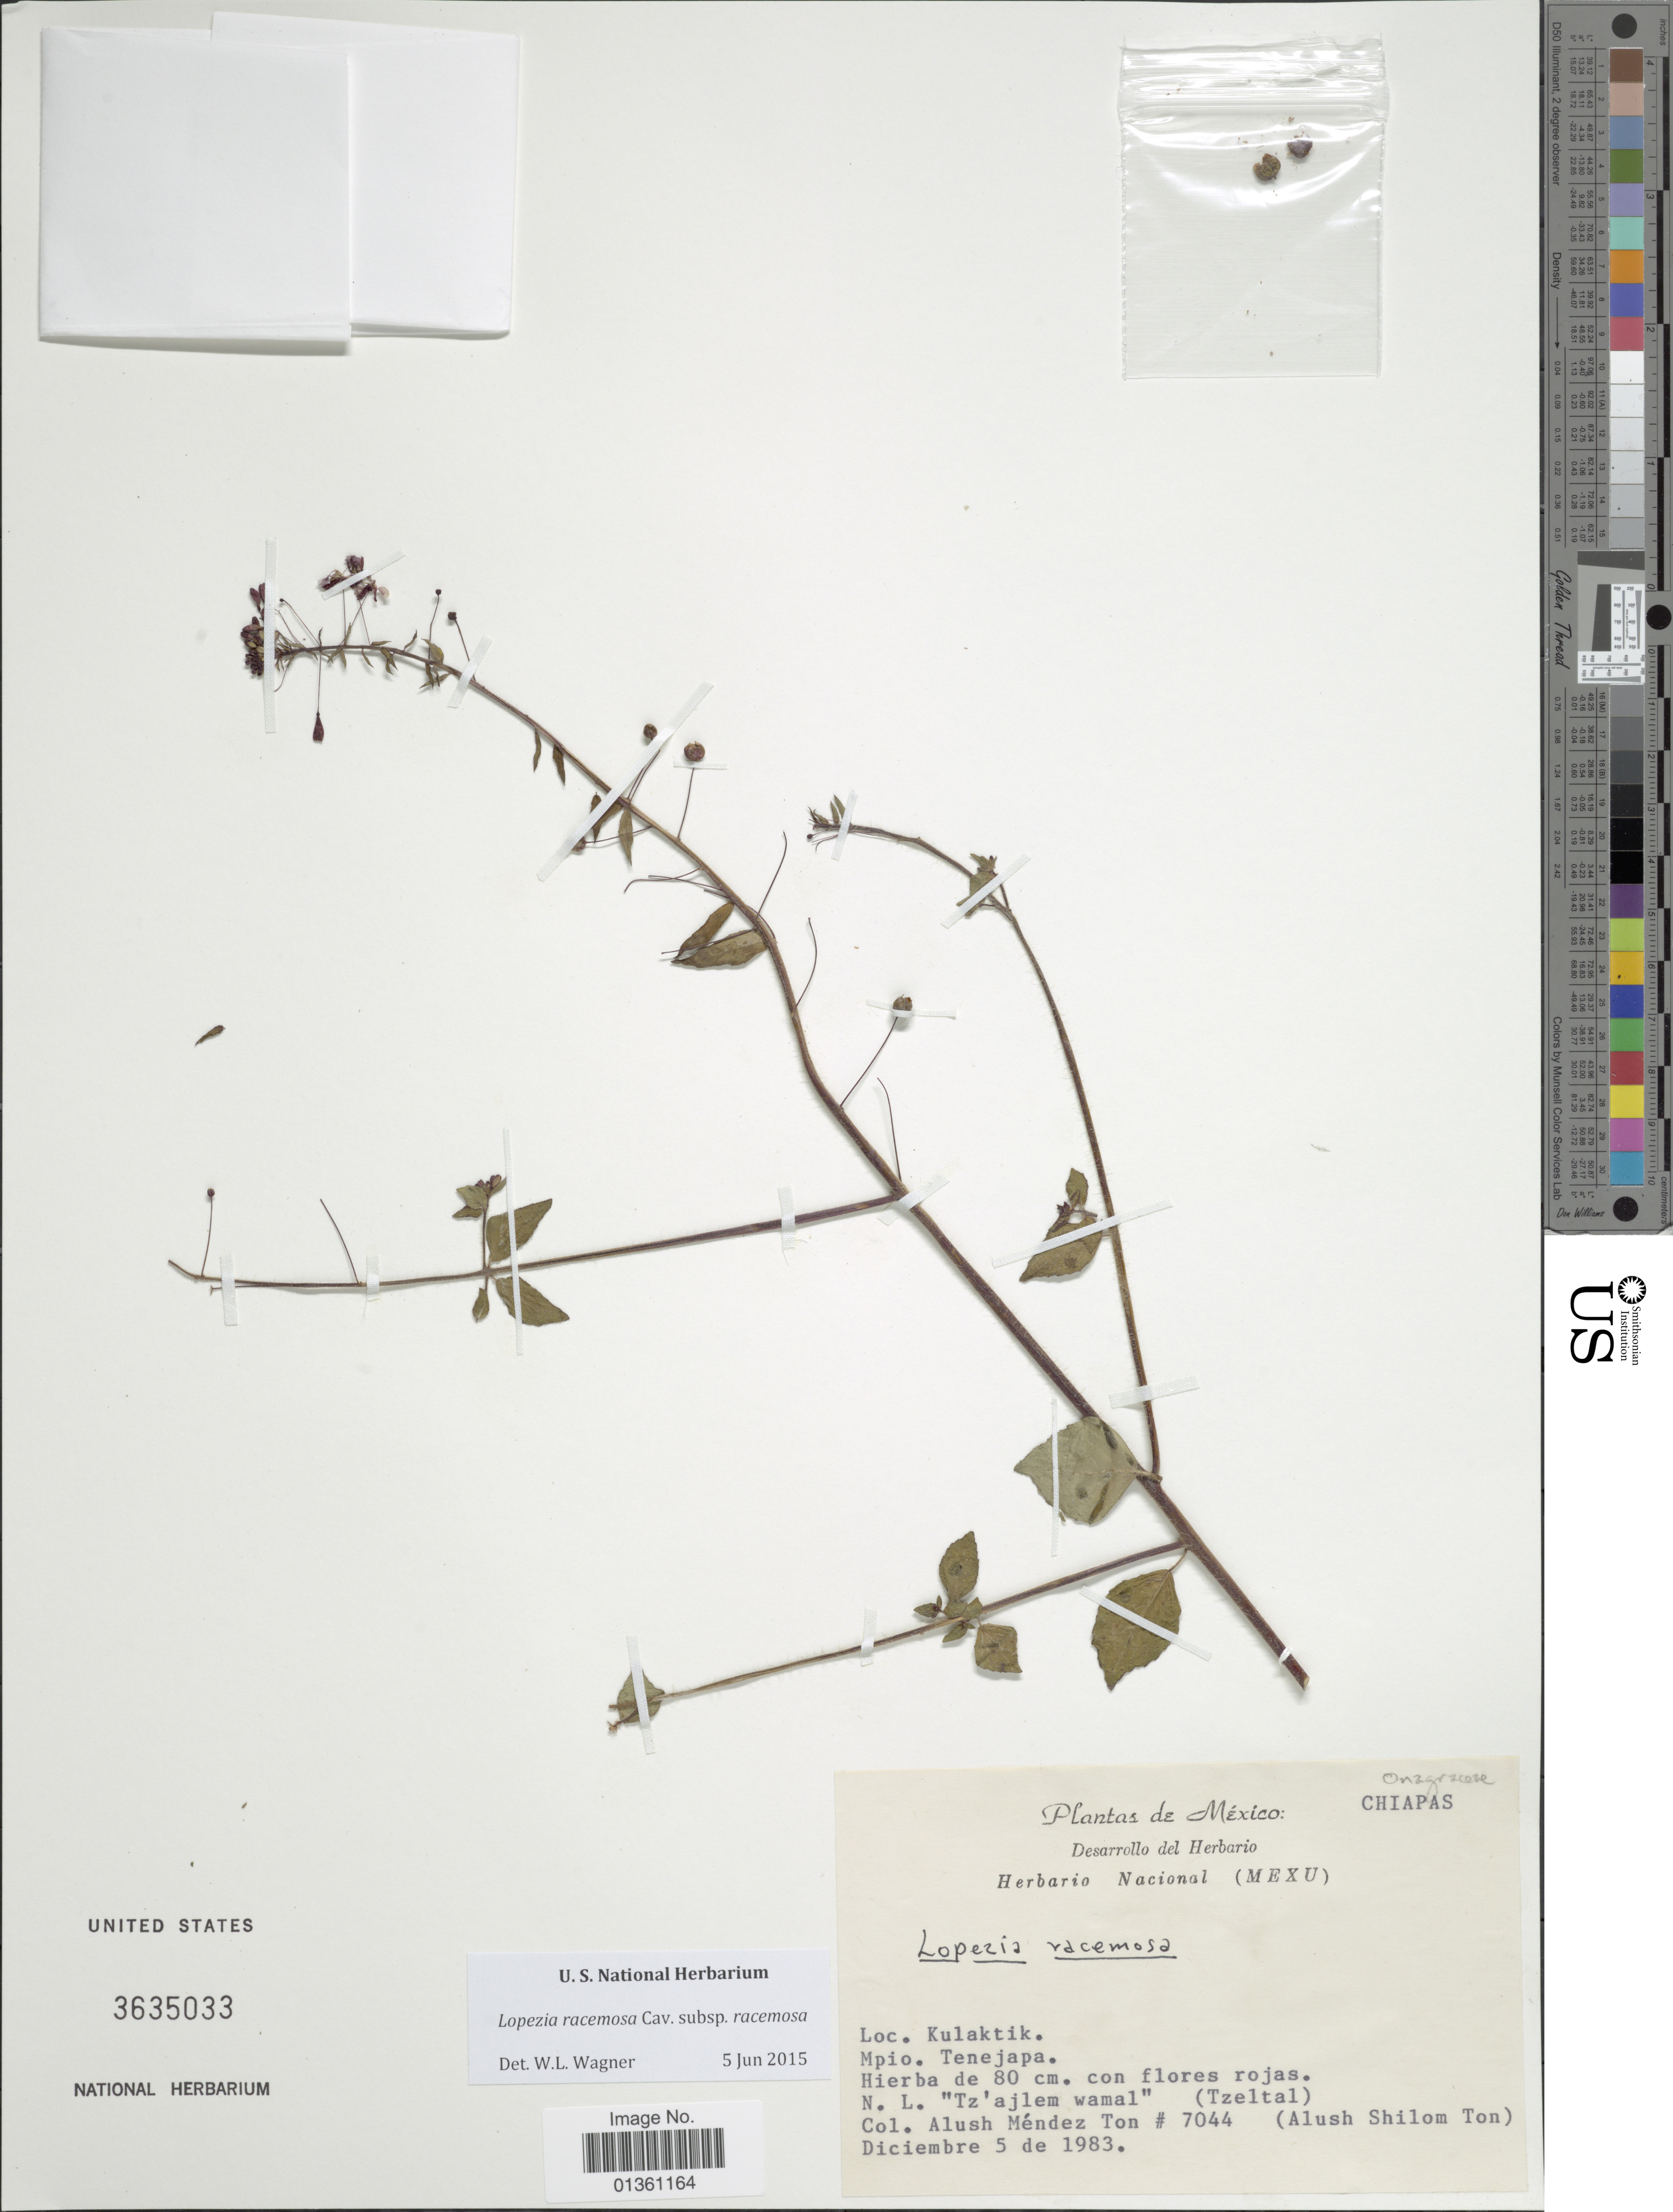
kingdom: Plantae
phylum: Tracheophyta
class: Magnoliopsida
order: Myrtales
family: Onagraceae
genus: Lopezia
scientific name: Lopezia racemosa subsp. racemosa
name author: Cav.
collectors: A. S. Ton & A. S. Ton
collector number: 7044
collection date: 1983-12-05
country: Mexico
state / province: Chiapas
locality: Kulaktik. Mpio. Tenejapa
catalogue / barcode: US 3635033